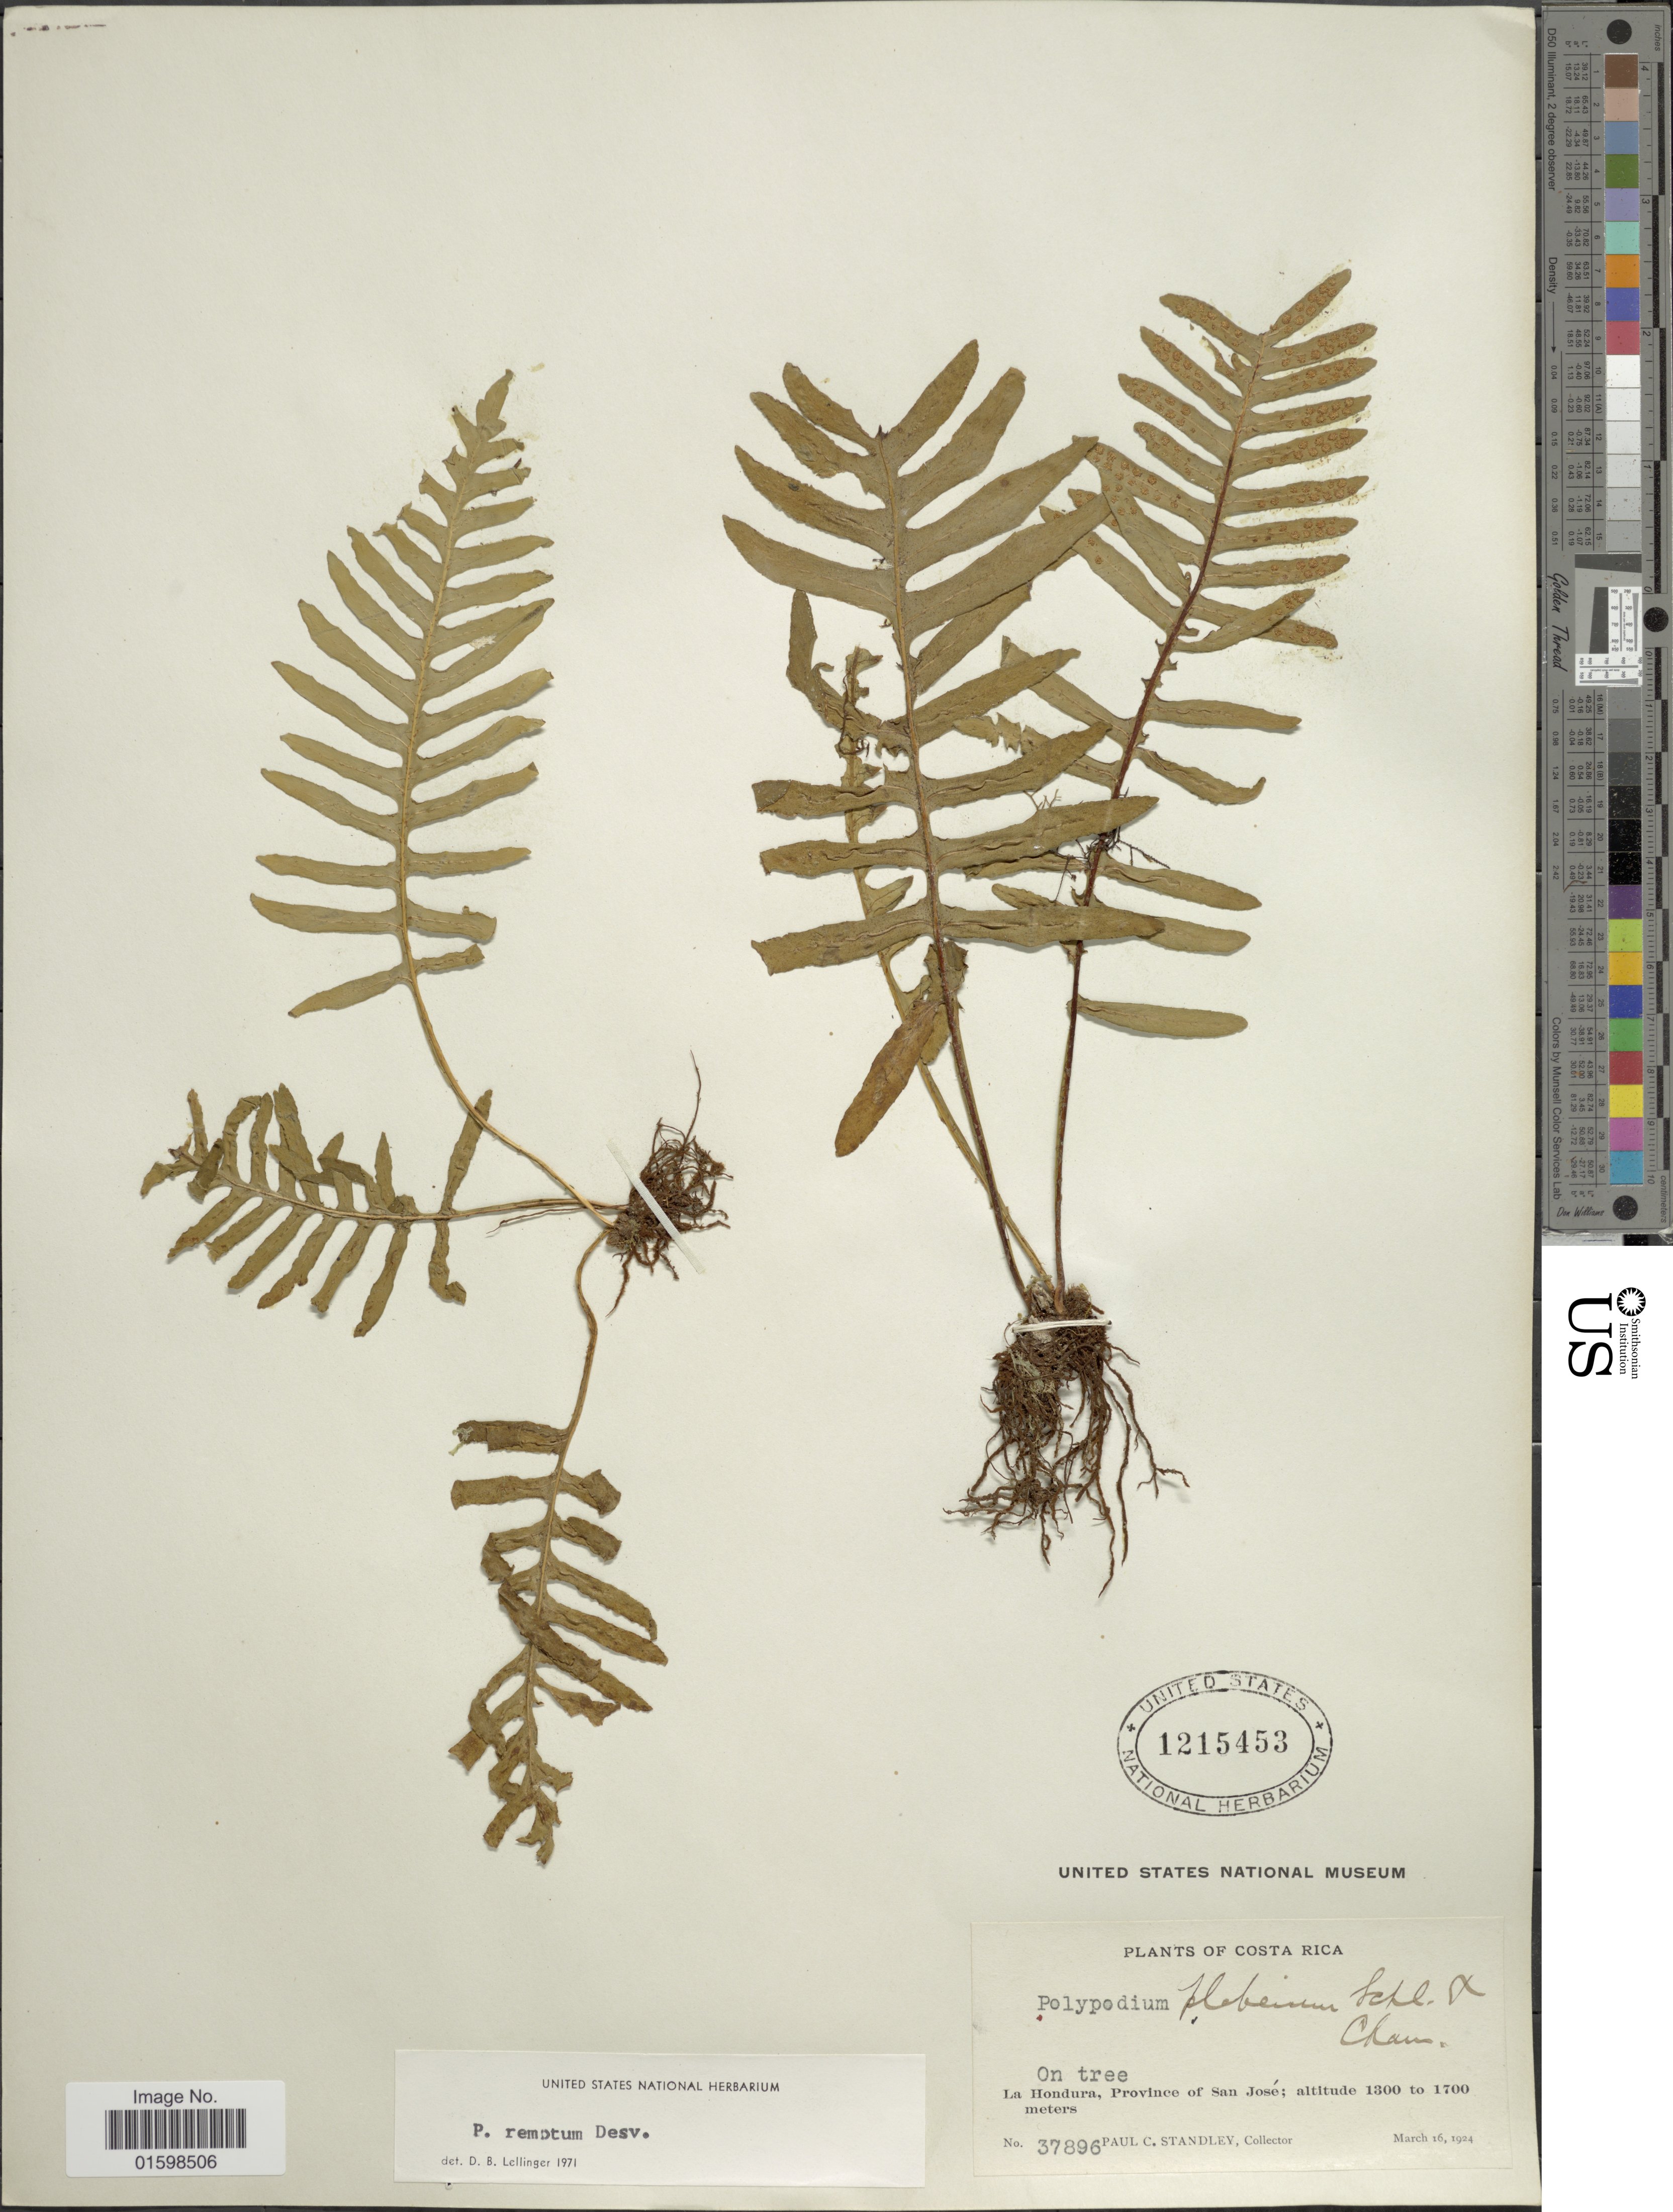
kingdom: Plantae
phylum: Tracheophyta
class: Polypodiopsida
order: Polypodiales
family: Polypodiaceae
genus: Pleopeltis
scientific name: Pleopeltis remota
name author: (Desv.) A.R. Sm.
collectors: P. C. Standley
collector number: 37896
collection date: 1924-03-16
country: Costa Rica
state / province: San José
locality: On tree, La Hondura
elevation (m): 1300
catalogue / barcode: US 1215453